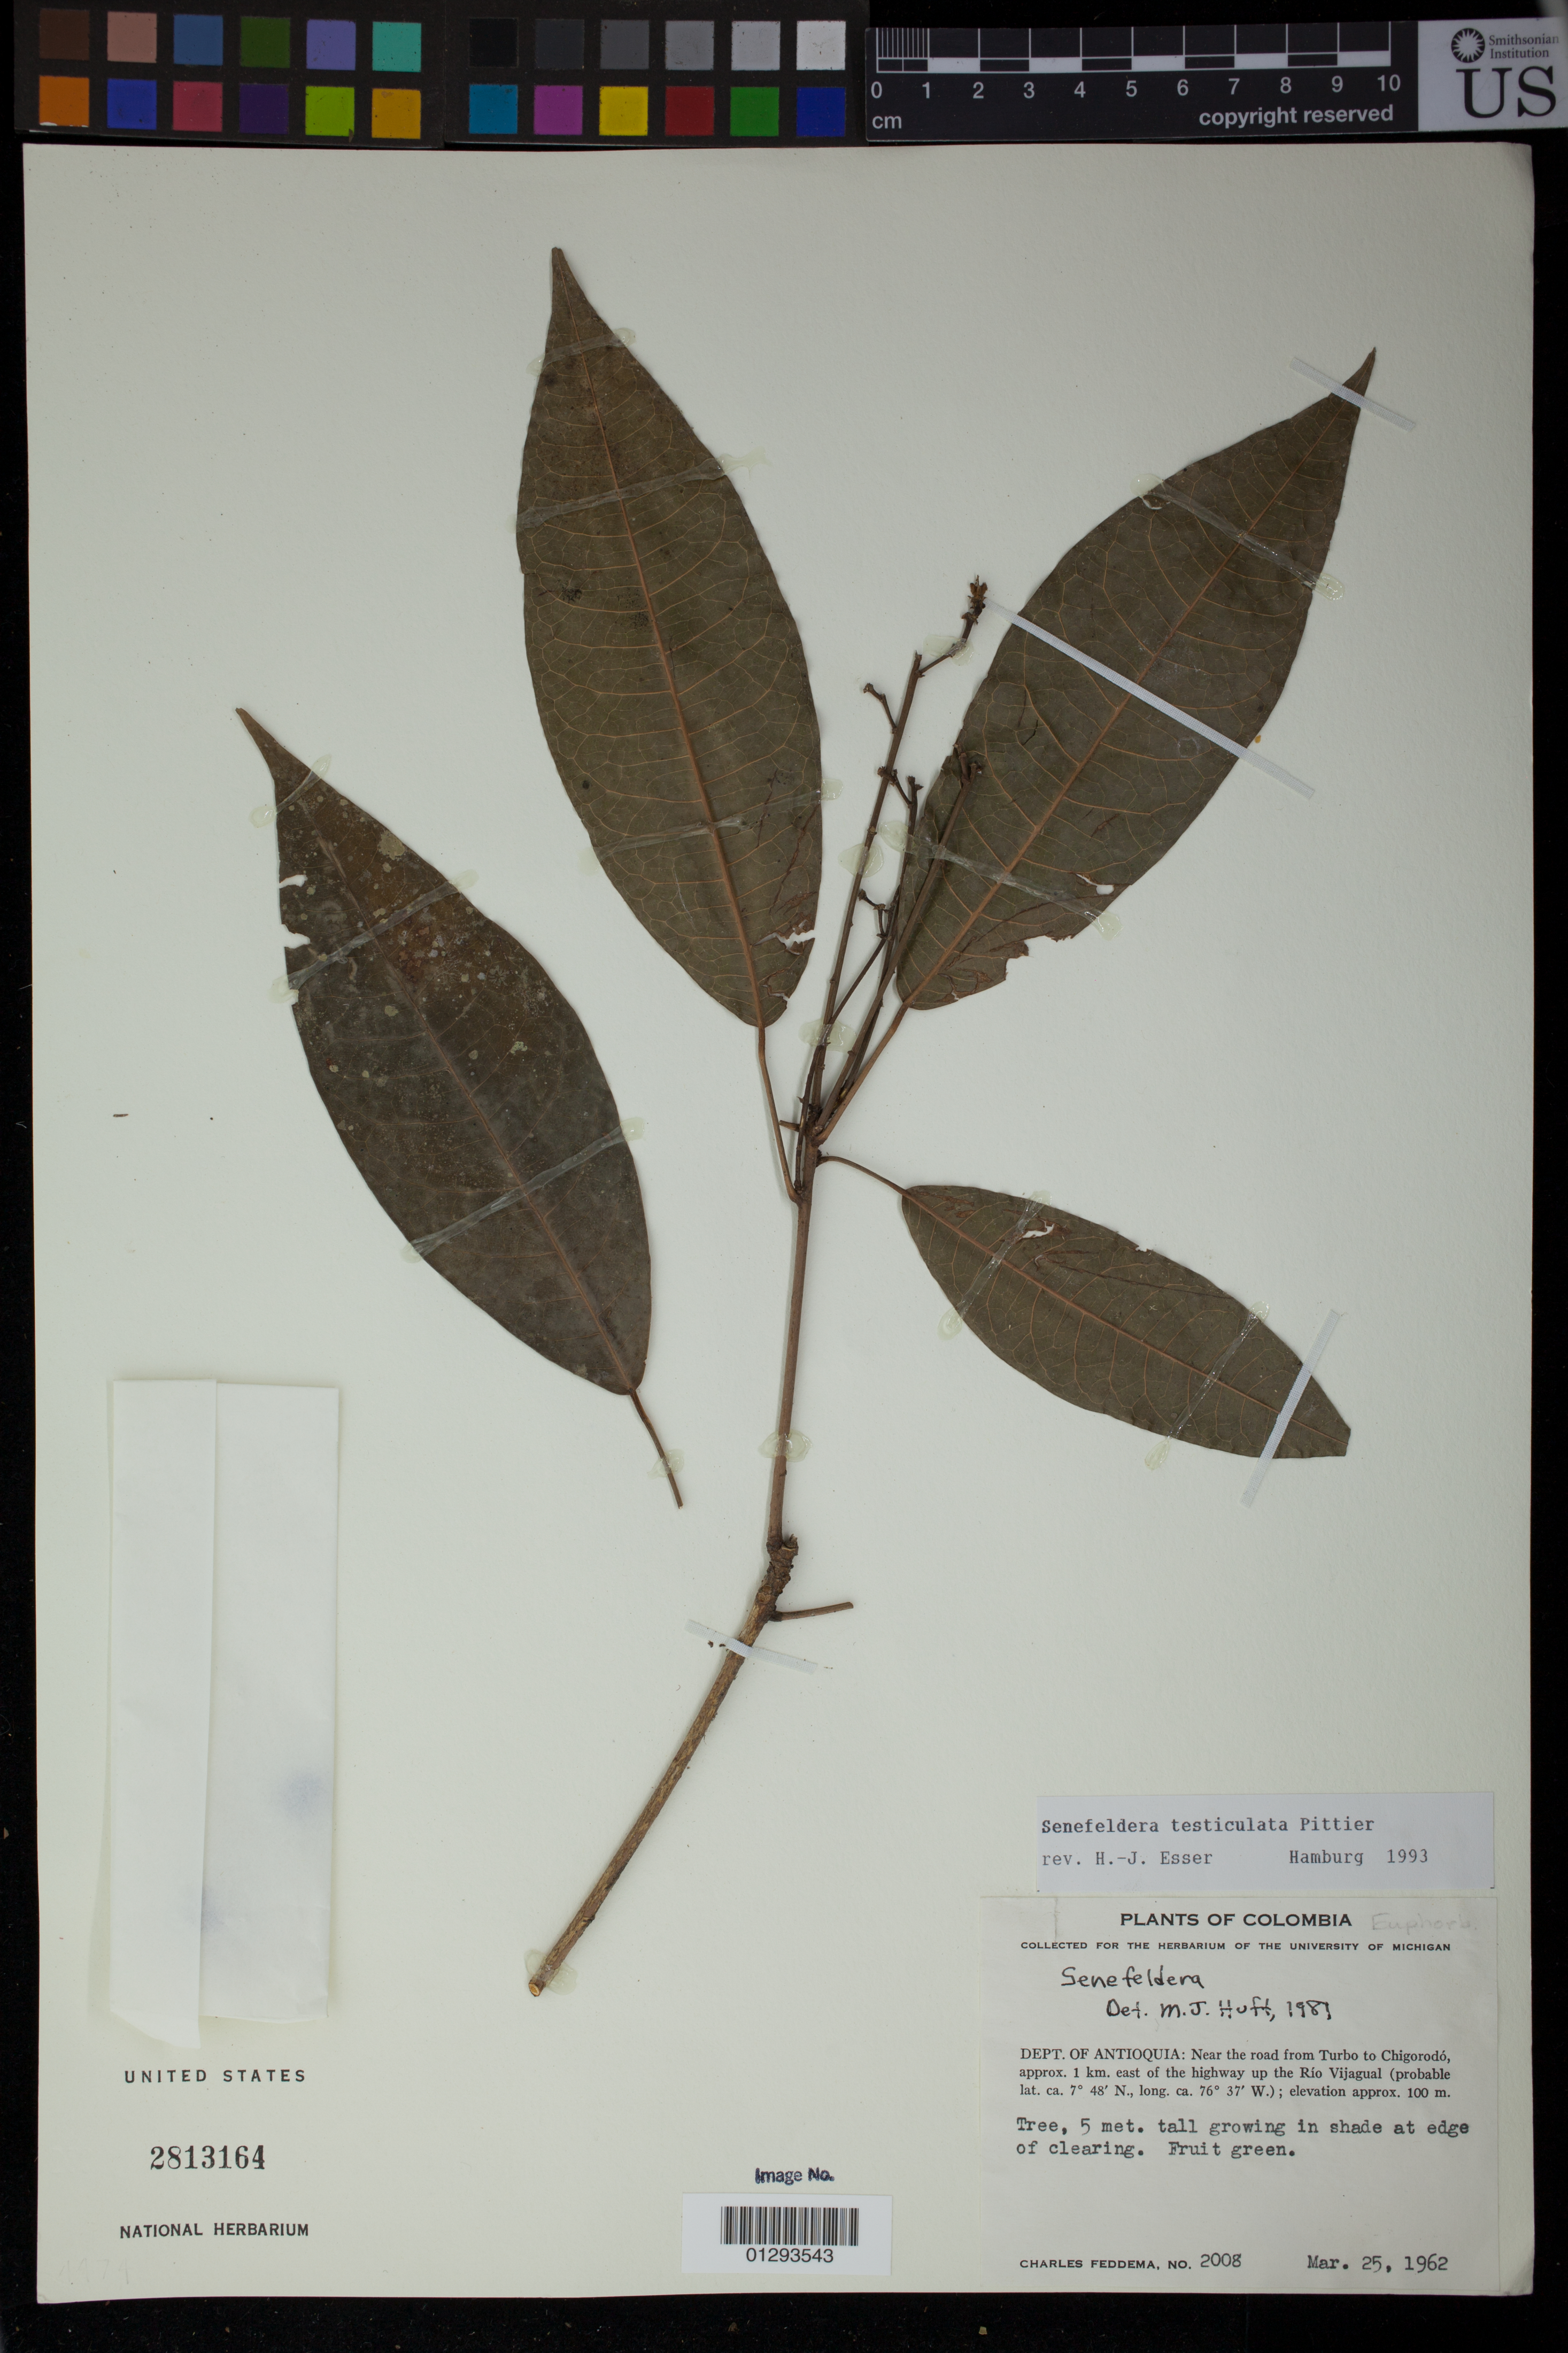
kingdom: Plantae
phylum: Tracheophyta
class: Magnoliopsida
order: Malpighiales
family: Euphorbiaceae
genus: Senefeldera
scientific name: Senefeldera testiculata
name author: Pittier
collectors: C. Feddema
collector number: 2008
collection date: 1962-03-25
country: Colombia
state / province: Antioquia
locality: Near the road from Turbo to Chigorodo approx. 1 km east of the highway up the Rio Vijagual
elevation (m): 100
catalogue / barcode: US 2813164